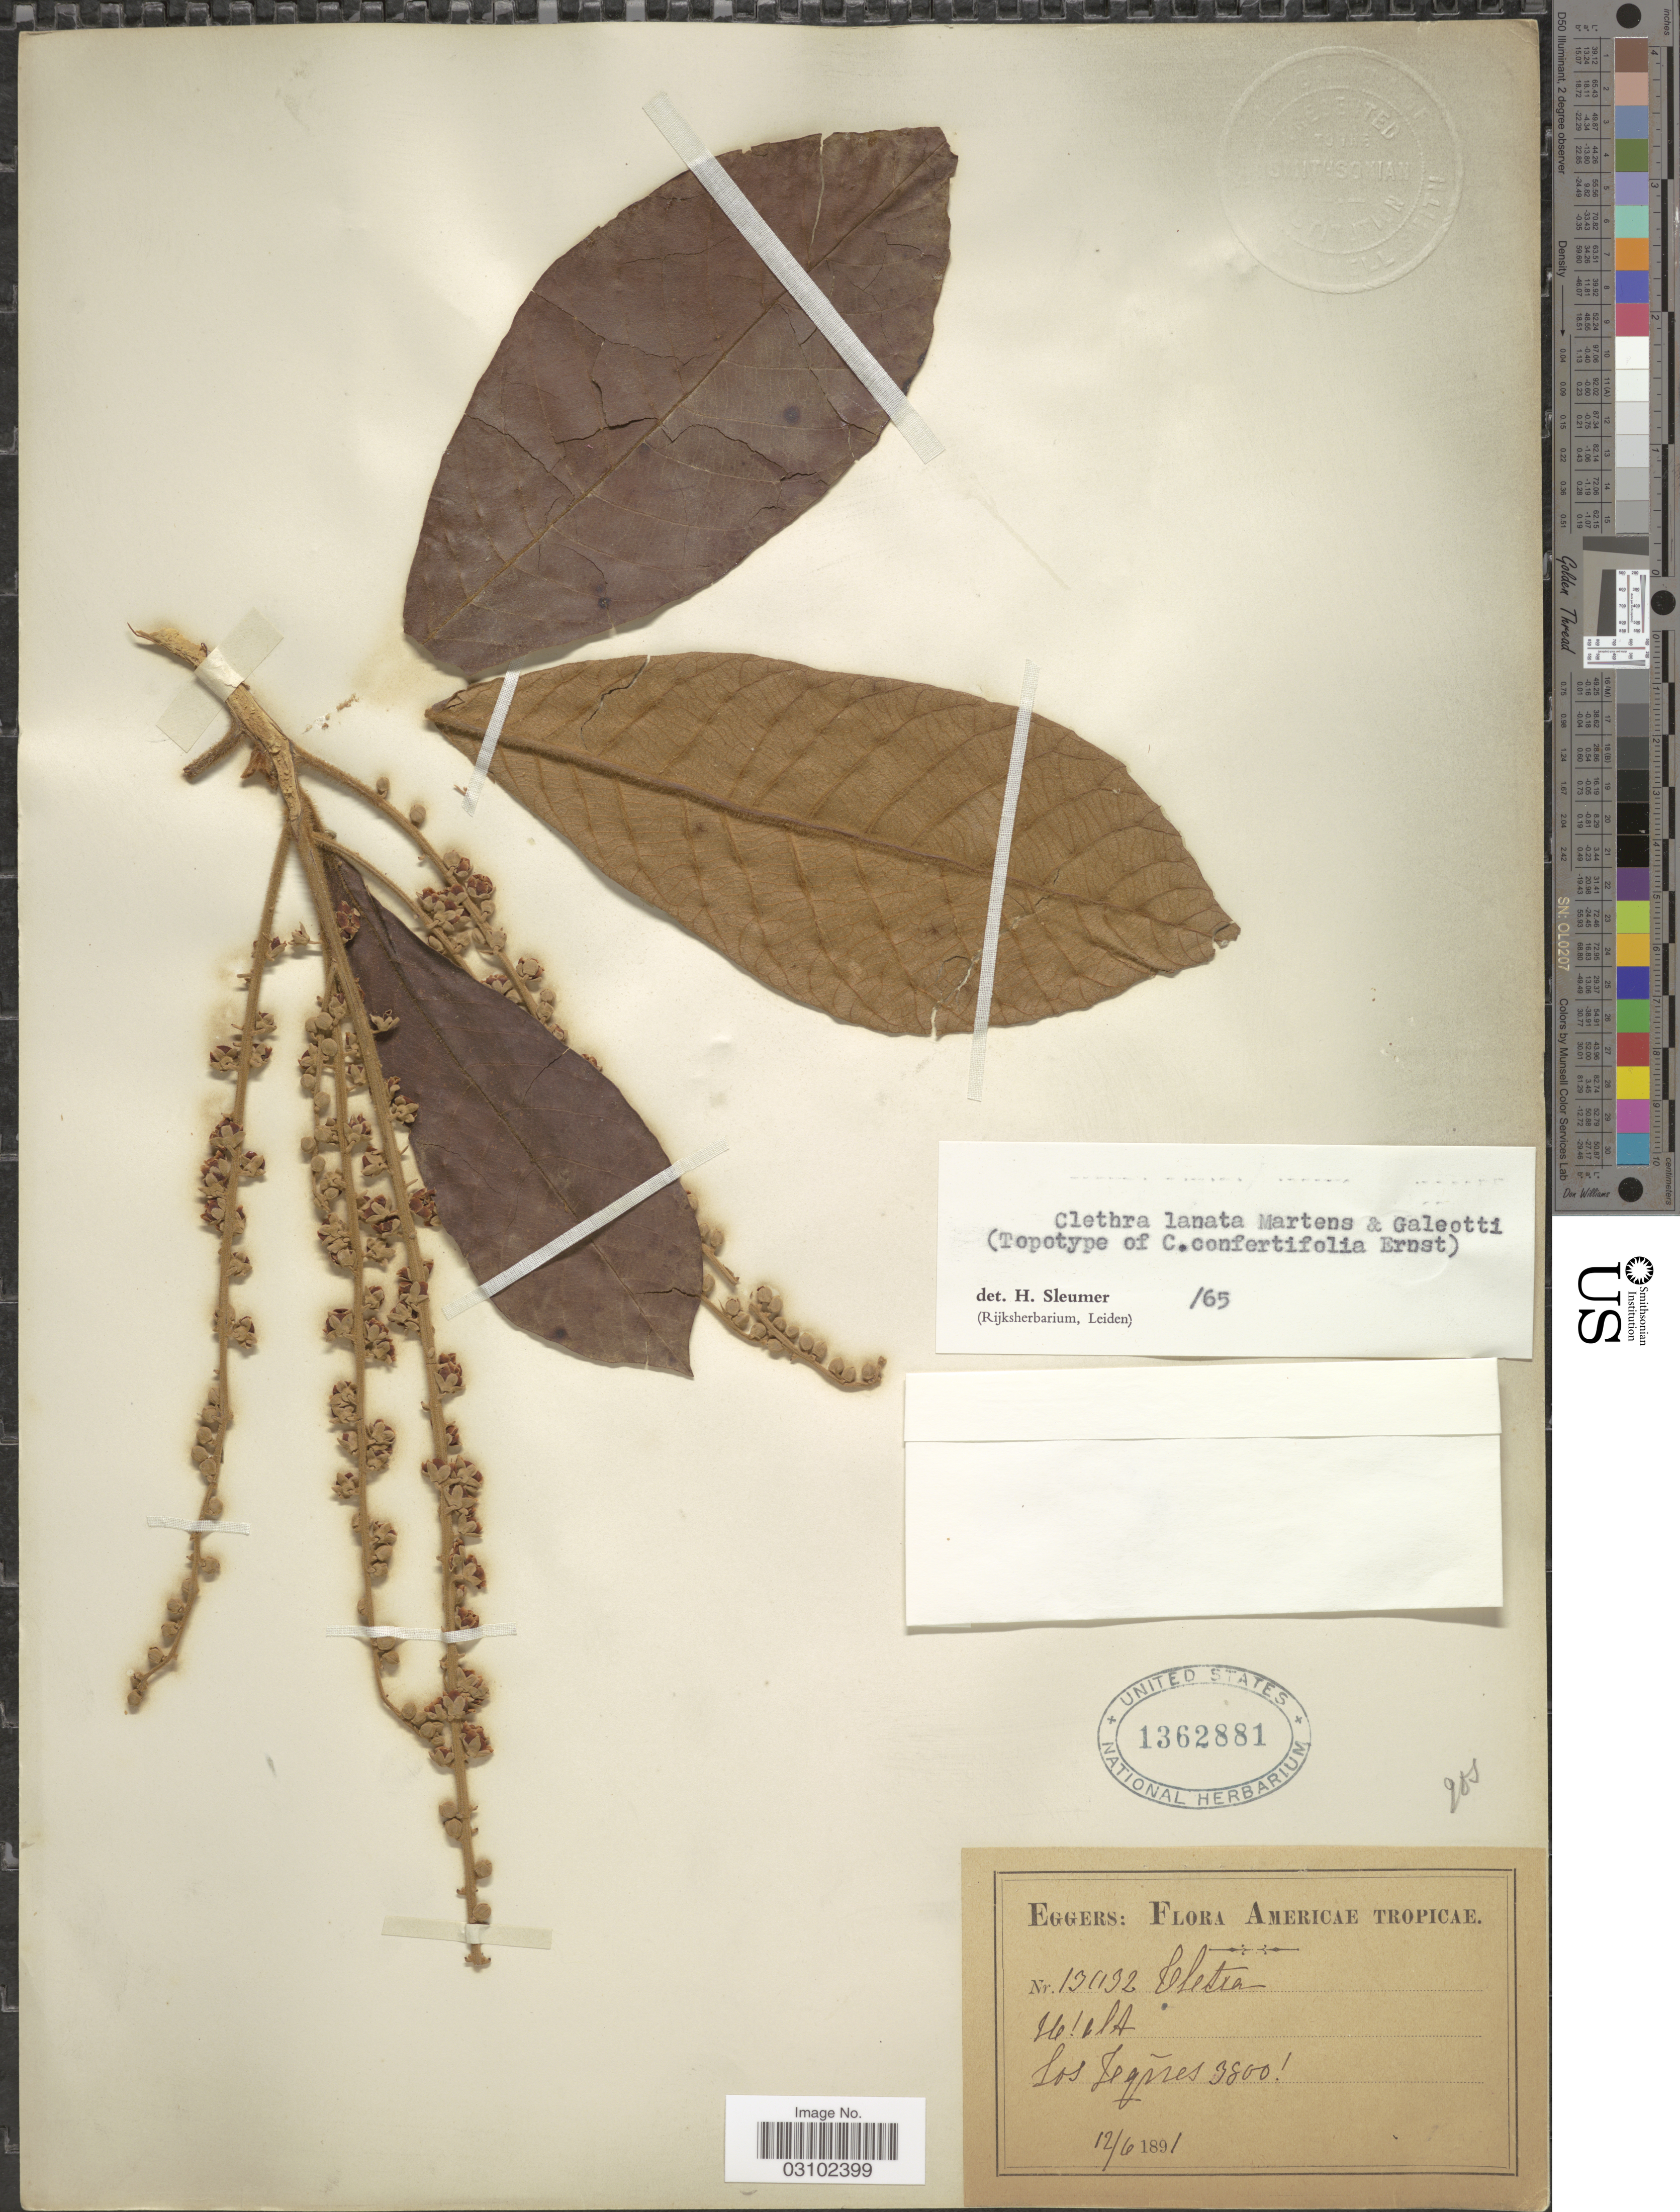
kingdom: Plantae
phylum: Tracheophyta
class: Magnoliopsida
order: Ericales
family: Clethraceae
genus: Clethra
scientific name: Clethra lanata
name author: M. Martens & Galeotti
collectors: -. Eggers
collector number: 131132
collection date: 1891-06-12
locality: Los Teques.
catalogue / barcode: US 1362881